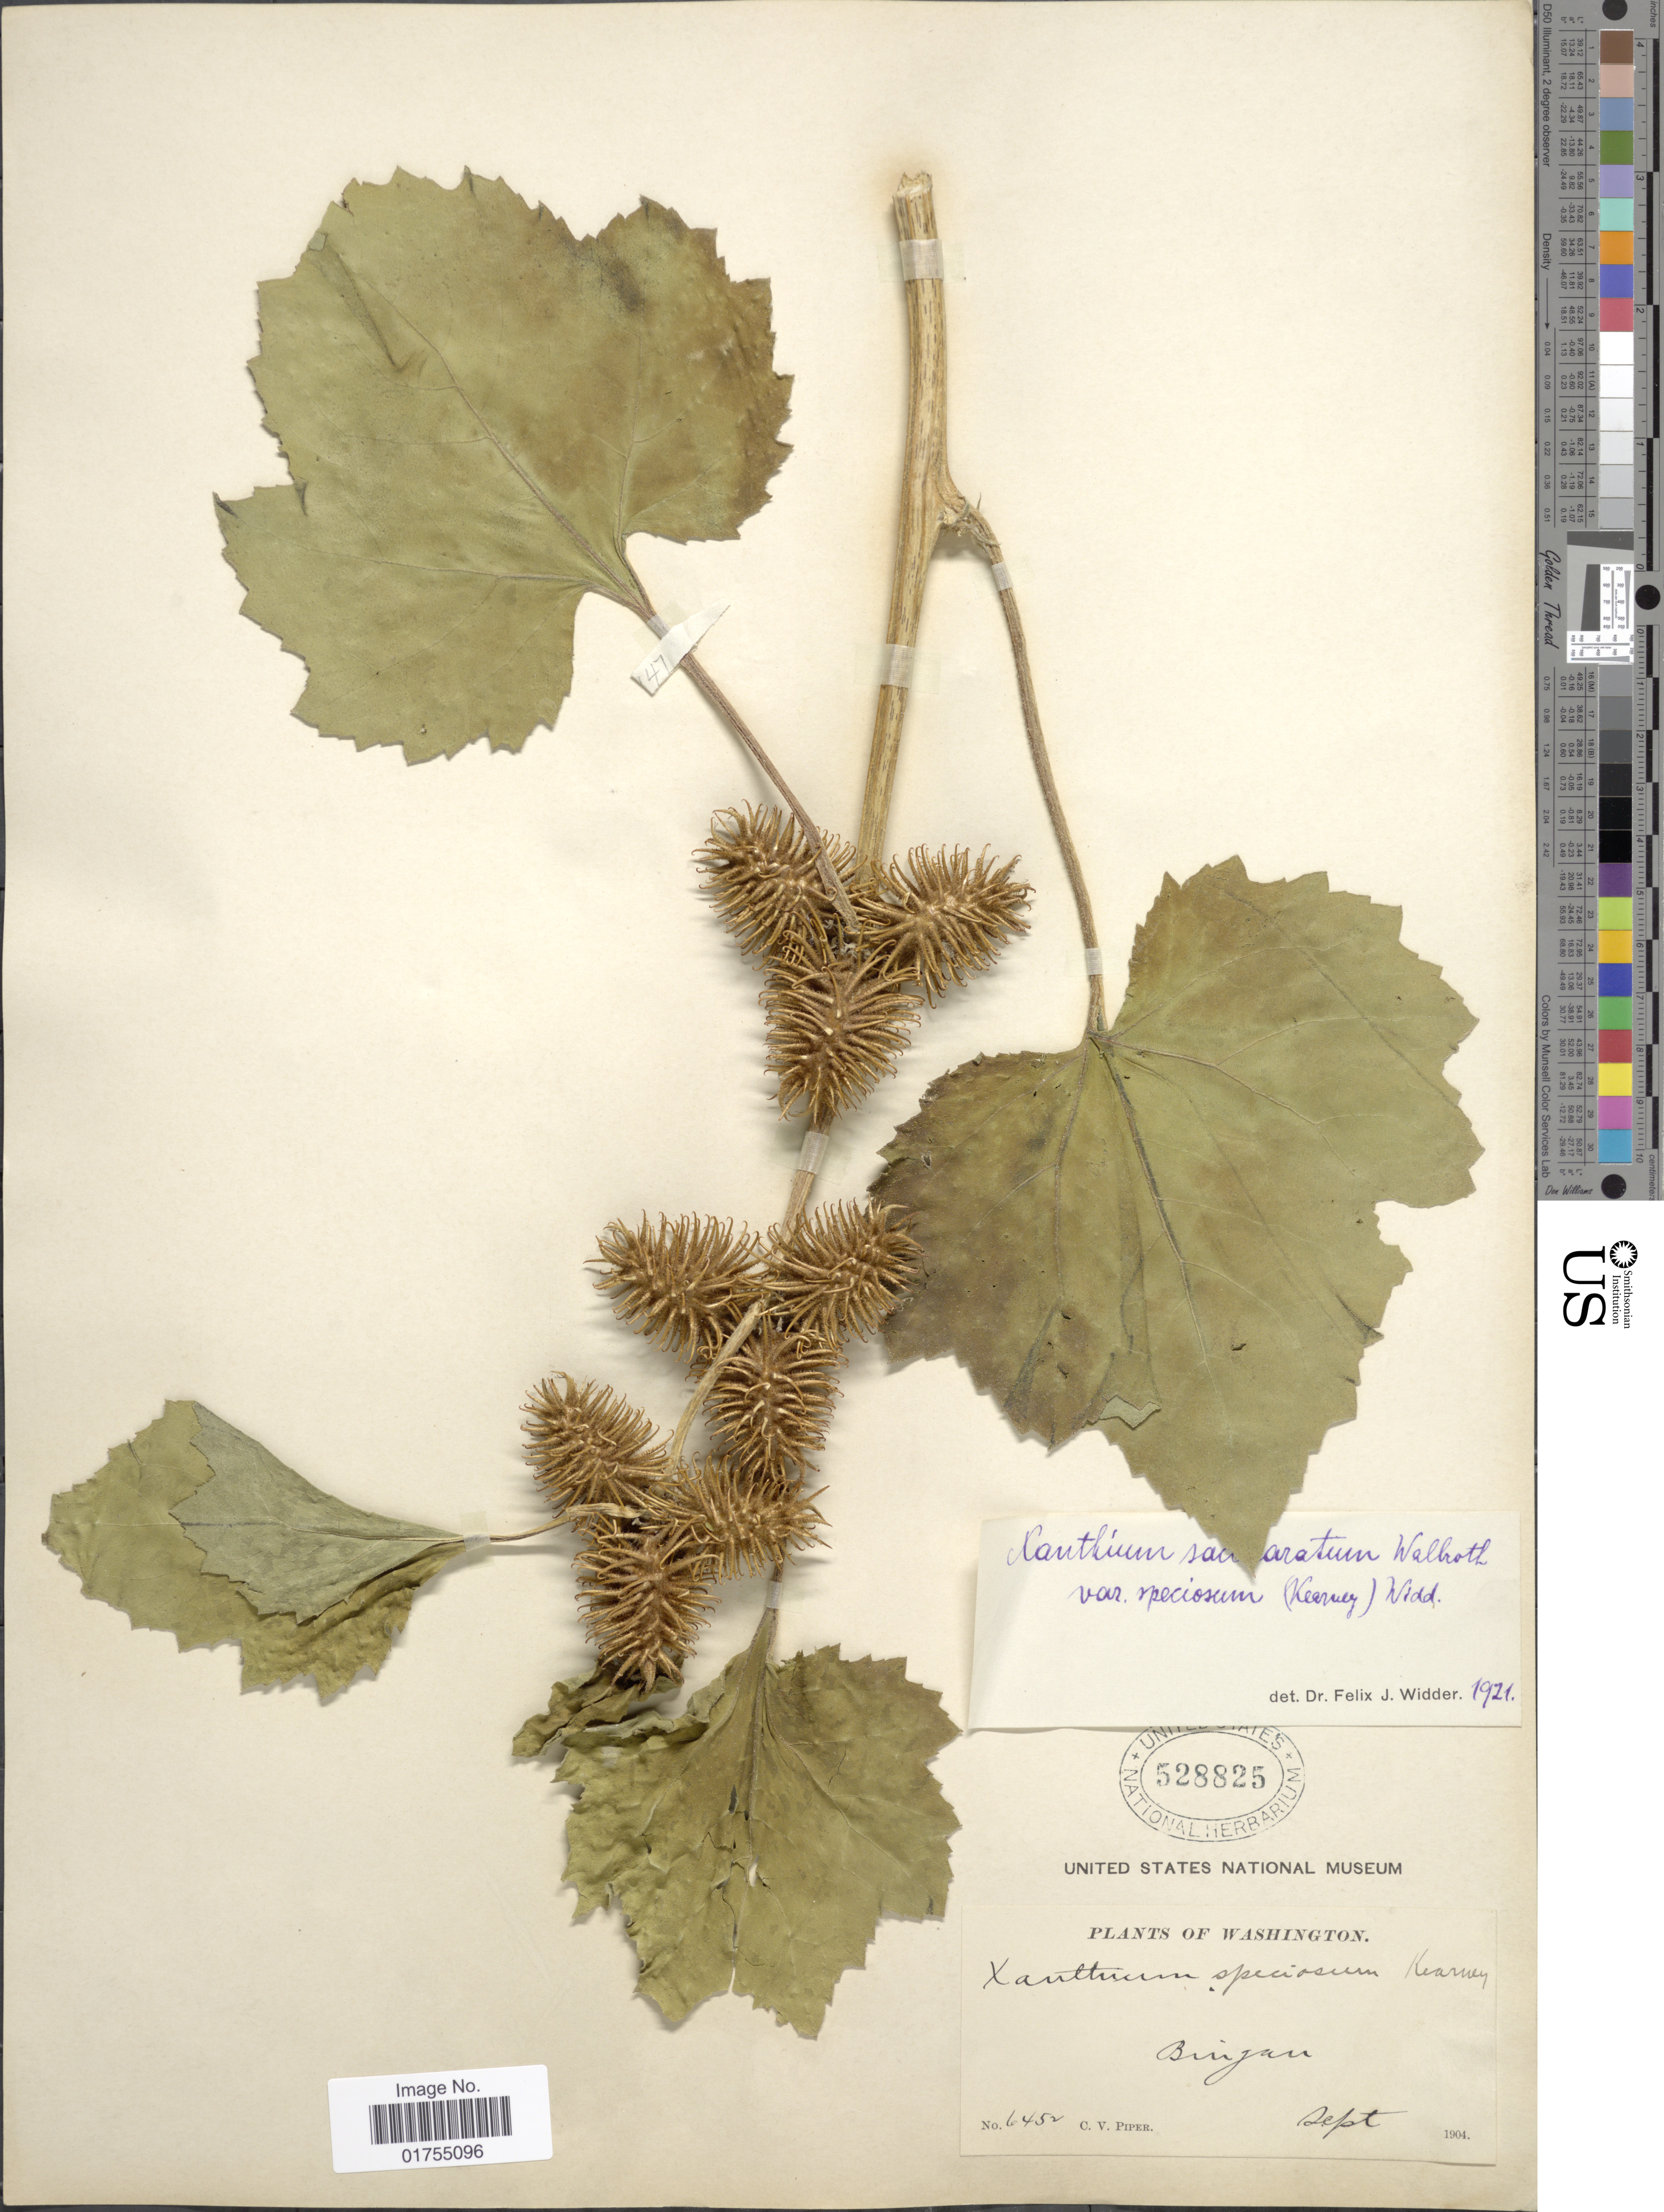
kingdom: Plantae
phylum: Tracheophyta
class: Magnoliopsida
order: Asterales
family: Asteraceae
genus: Xanthium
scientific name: Xanthium speciosum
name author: Kearney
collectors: C. V. Piper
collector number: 6452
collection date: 1904-09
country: United States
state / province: Washington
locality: Bingen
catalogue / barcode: US 528825